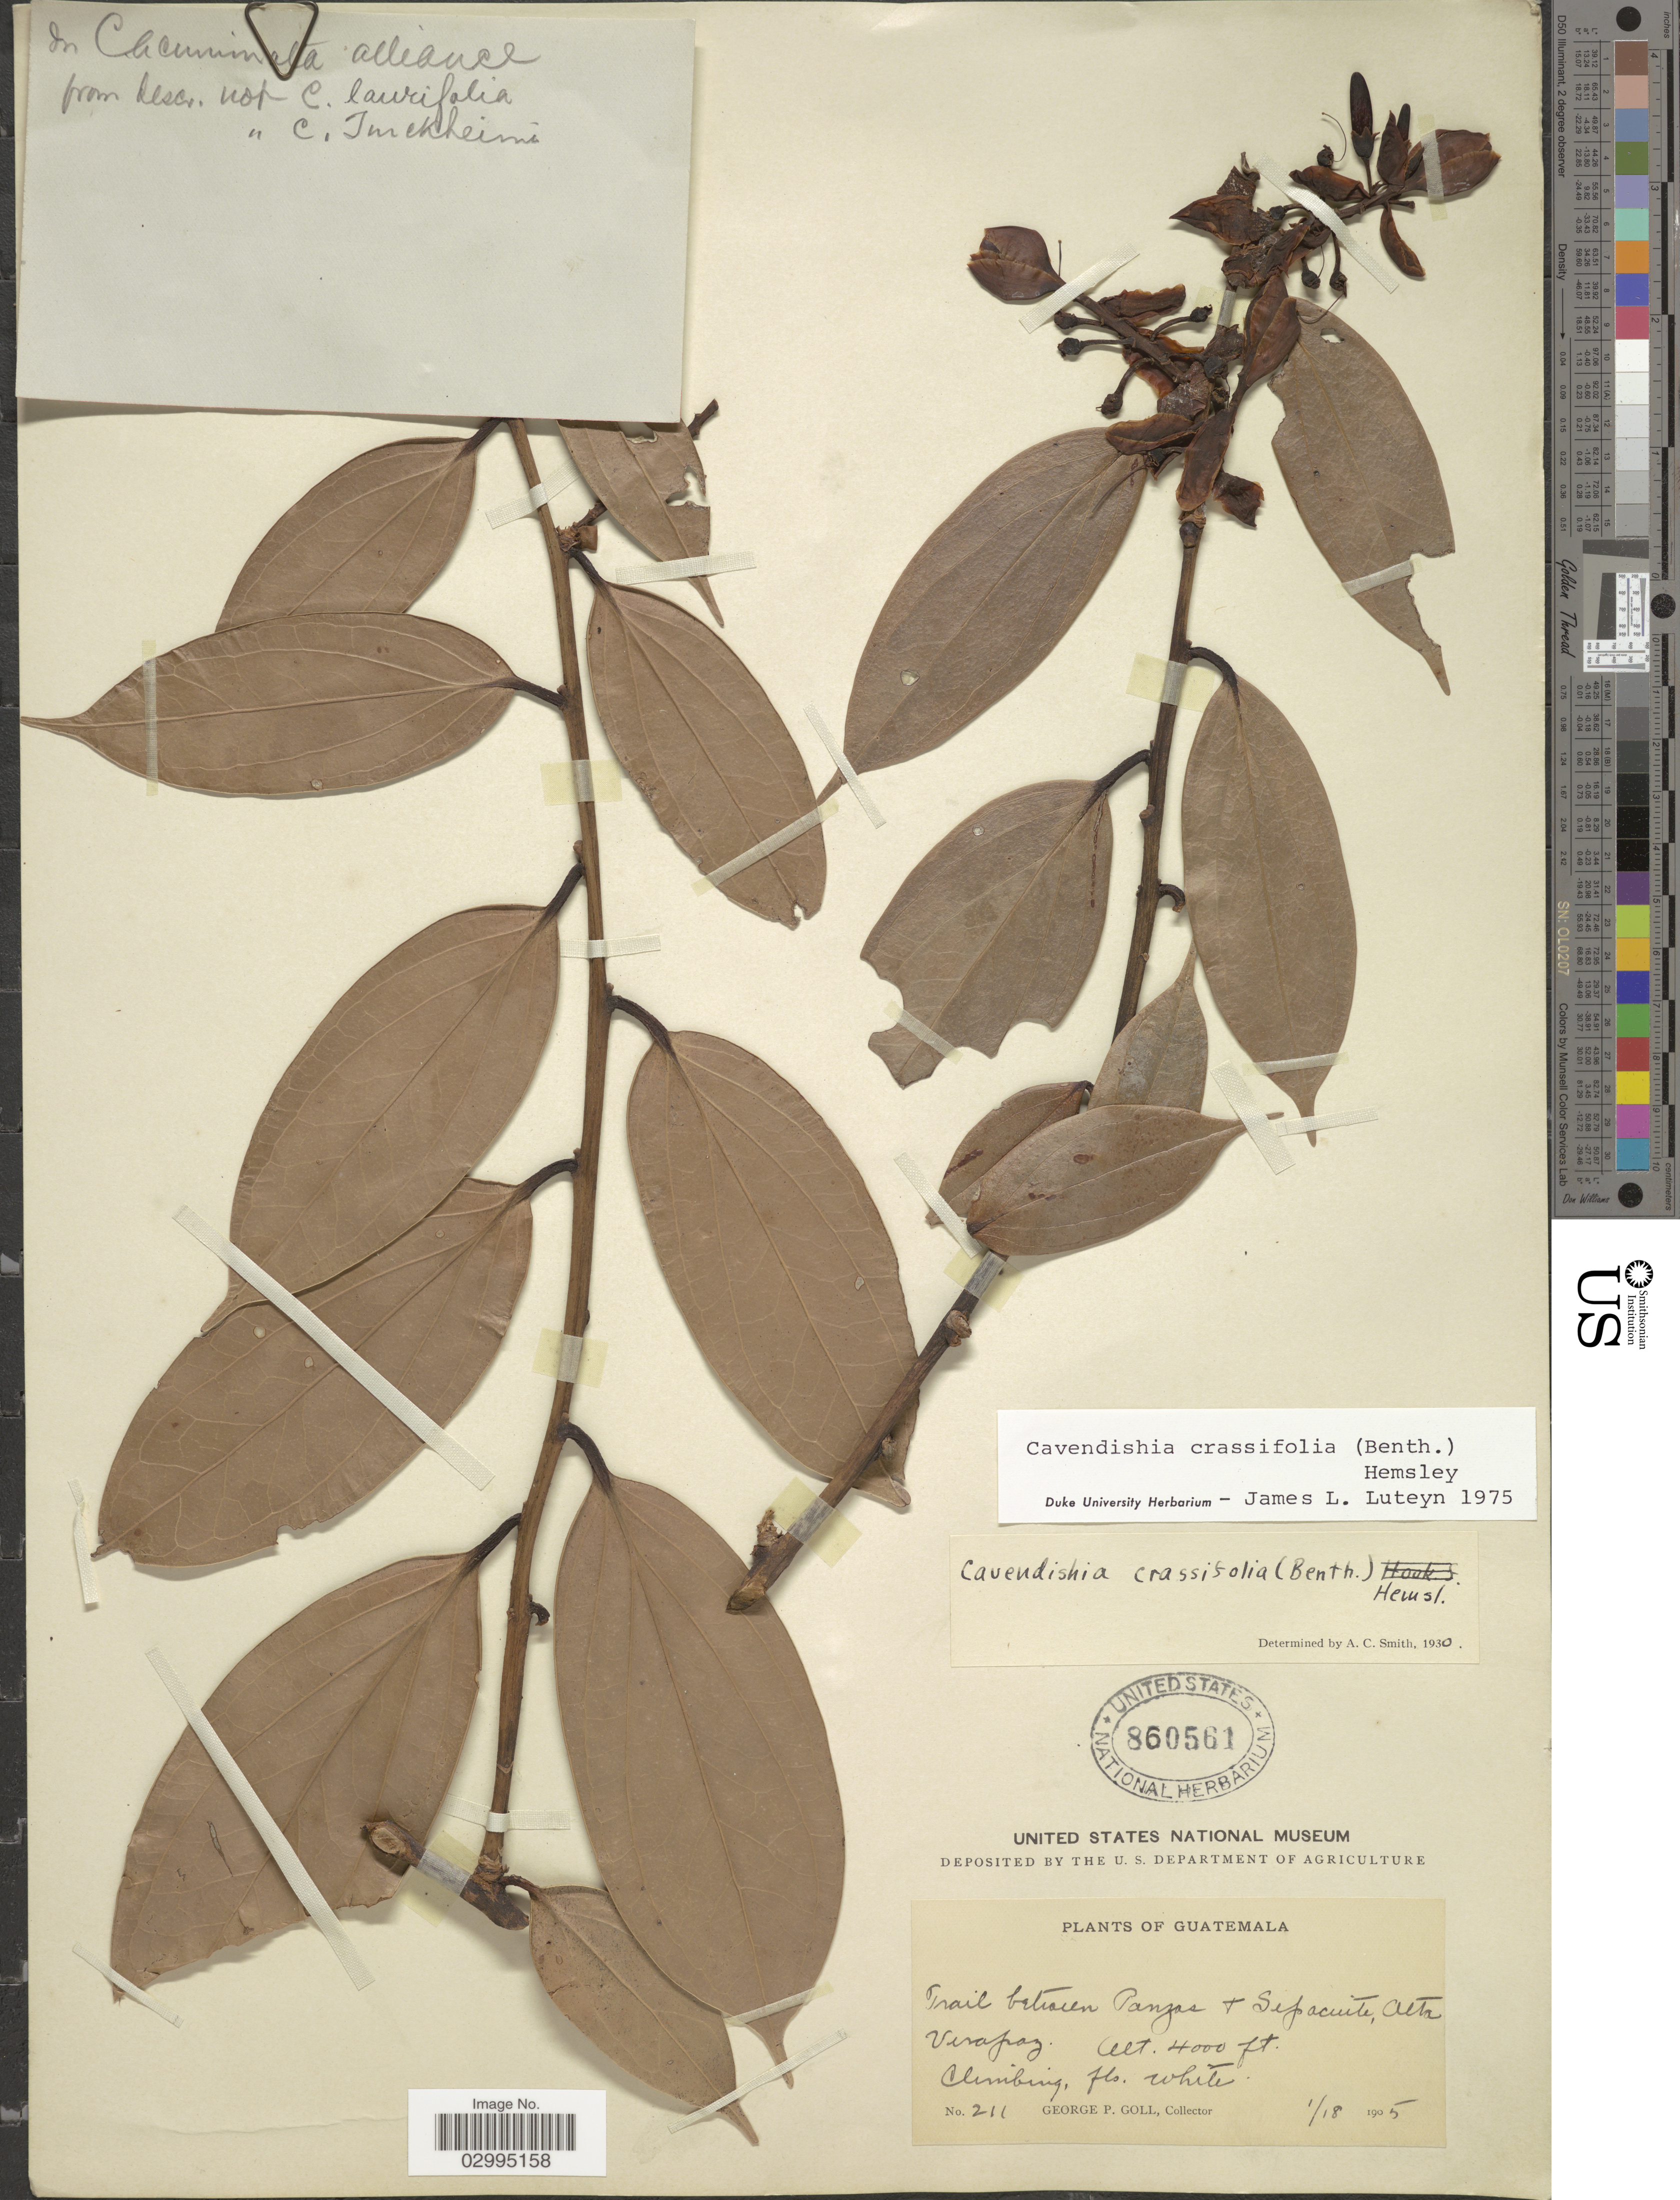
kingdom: Plantae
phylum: Tracheophyta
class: Magnoliopsida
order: Ericales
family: Ericaceae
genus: Cavendishia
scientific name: Cavendishia crassifolia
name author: (Benth.) Hemsl.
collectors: G. P. Goll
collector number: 211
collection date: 1905-01-18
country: Guatemala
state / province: Alta Verapaz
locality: Trail between Panzas & Sepacuite.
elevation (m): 1219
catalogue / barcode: US 860561